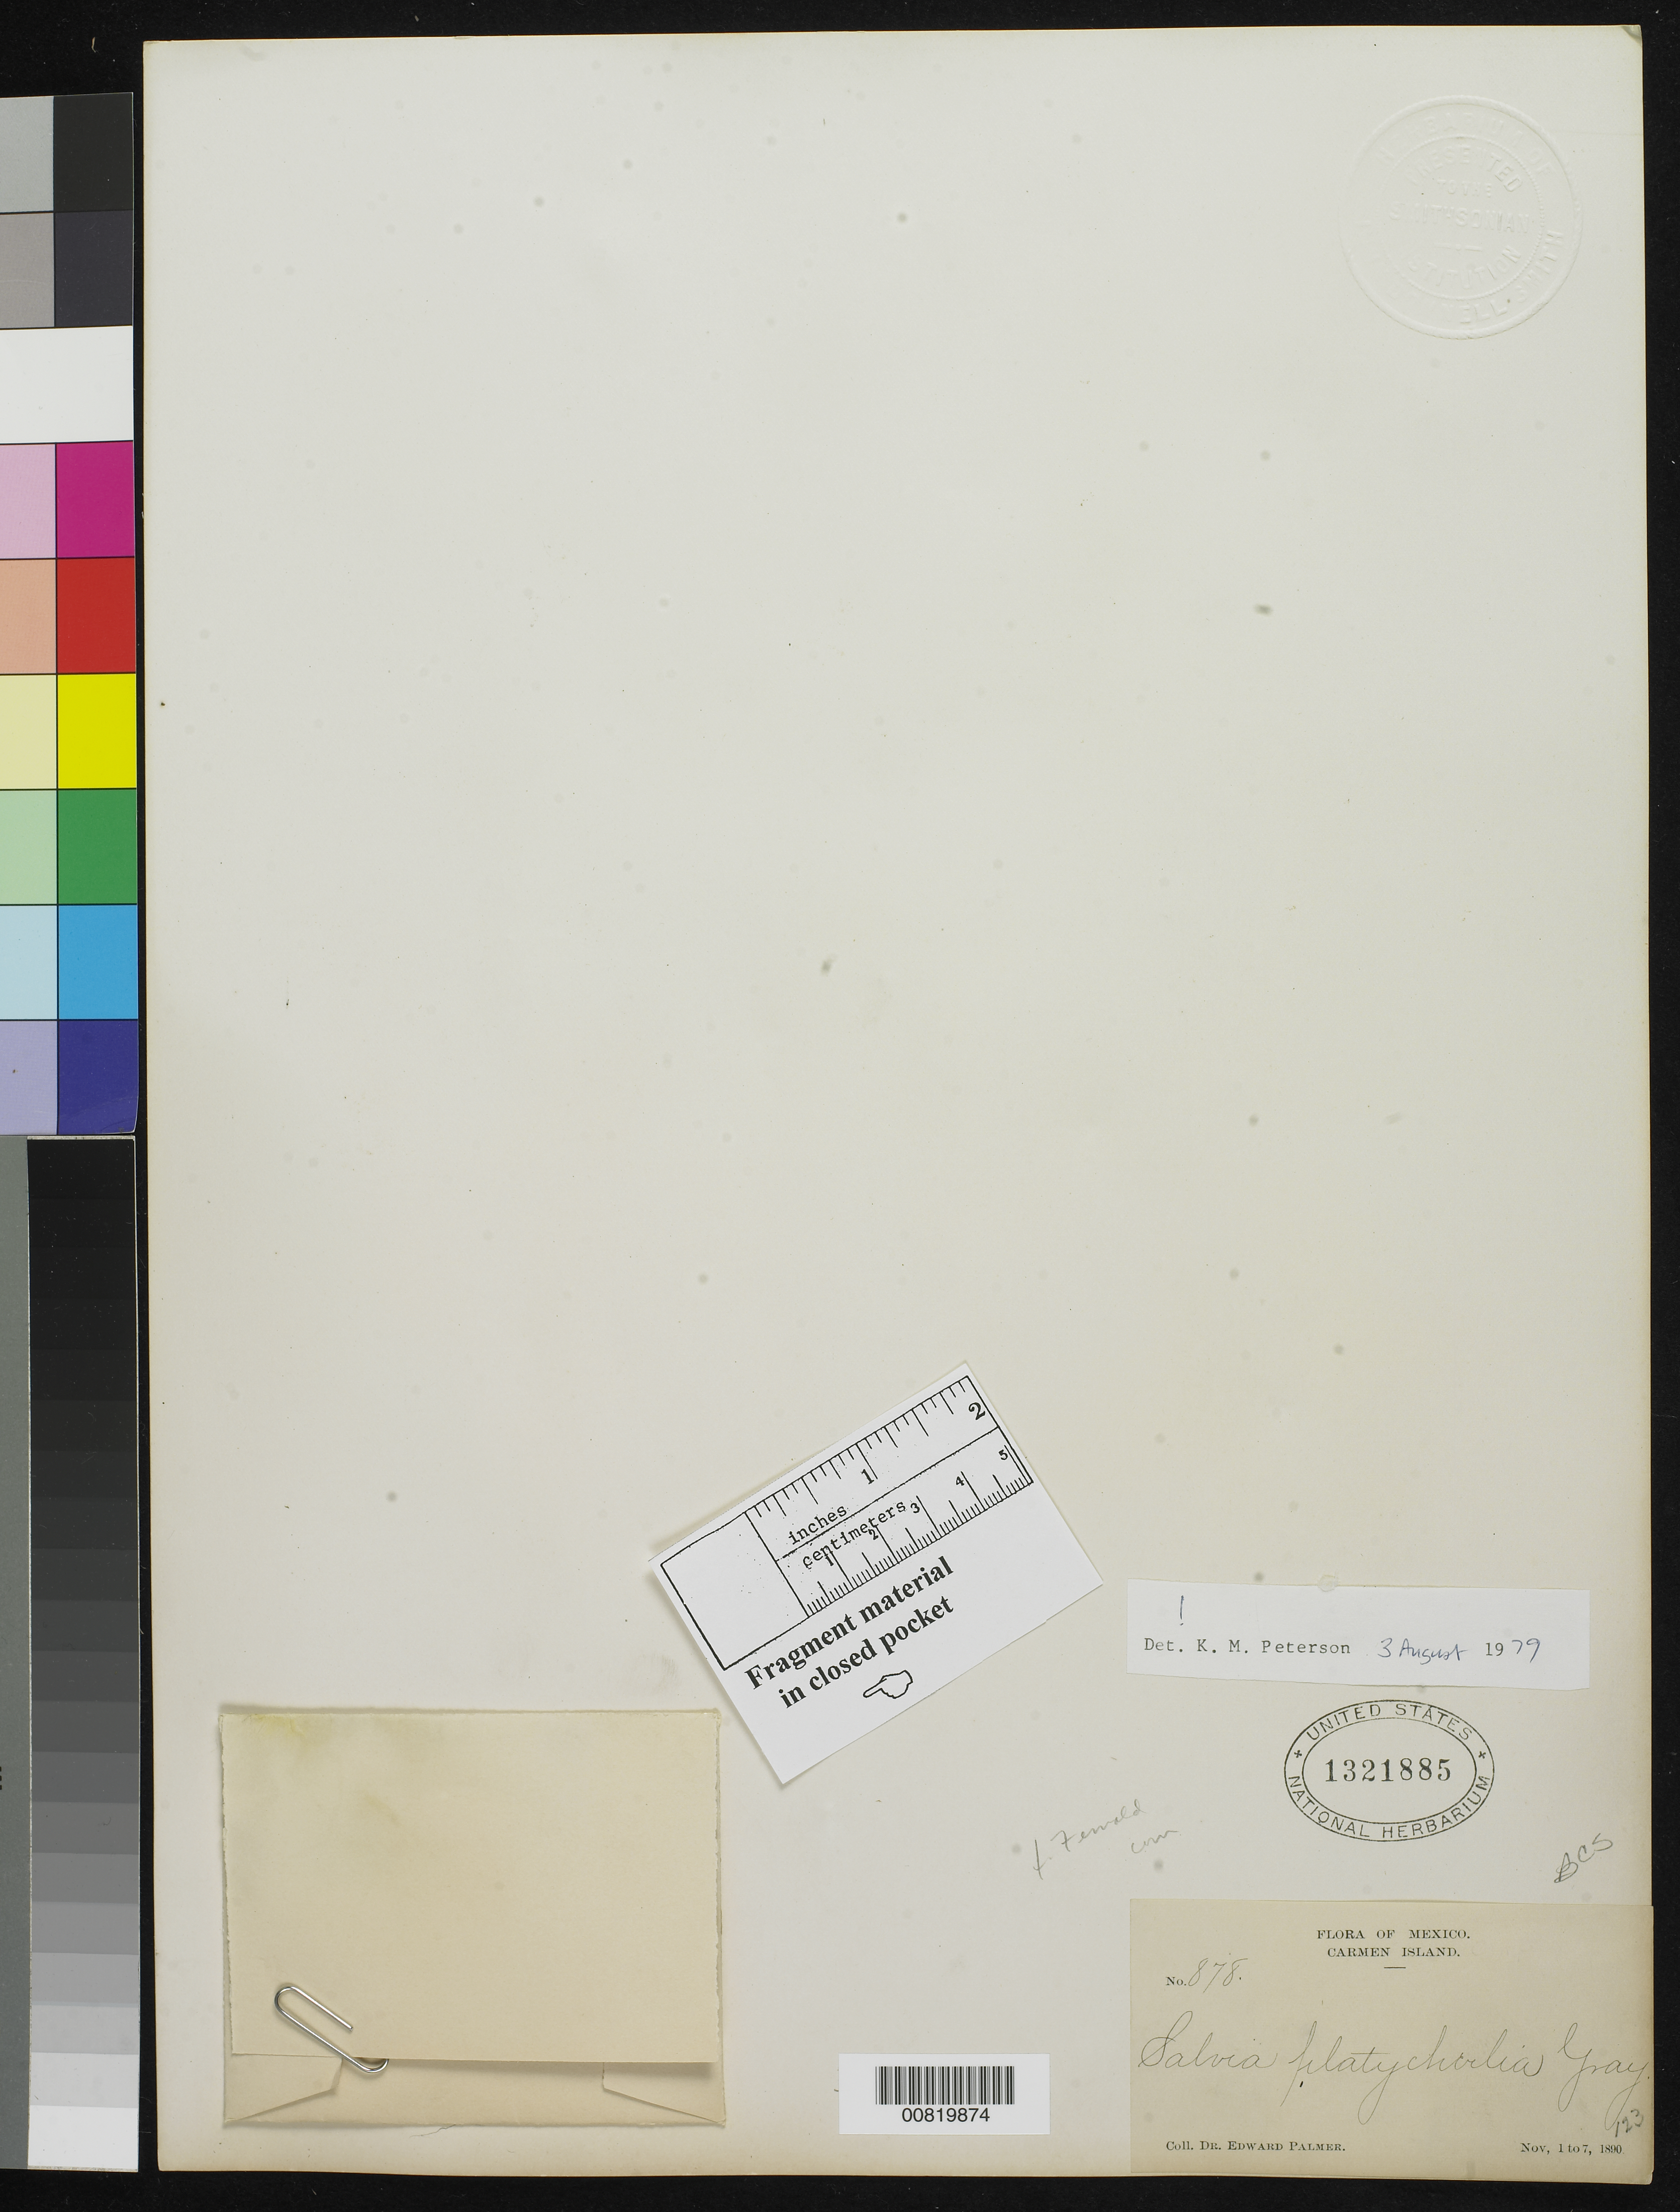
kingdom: Plantae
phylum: Tracheophyta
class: Magnoliopsida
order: Lamiales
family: Lamiaceae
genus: Salvia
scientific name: Salvia platycheila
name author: A. Gray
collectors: E. Palmer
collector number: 878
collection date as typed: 01 Nov 1890 to 07 Nov 1890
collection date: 1890-11-01/1890-11-07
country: Mexico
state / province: Baja California Sur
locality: Carmen Island, Baja California Sur.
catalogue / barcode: US 1321885